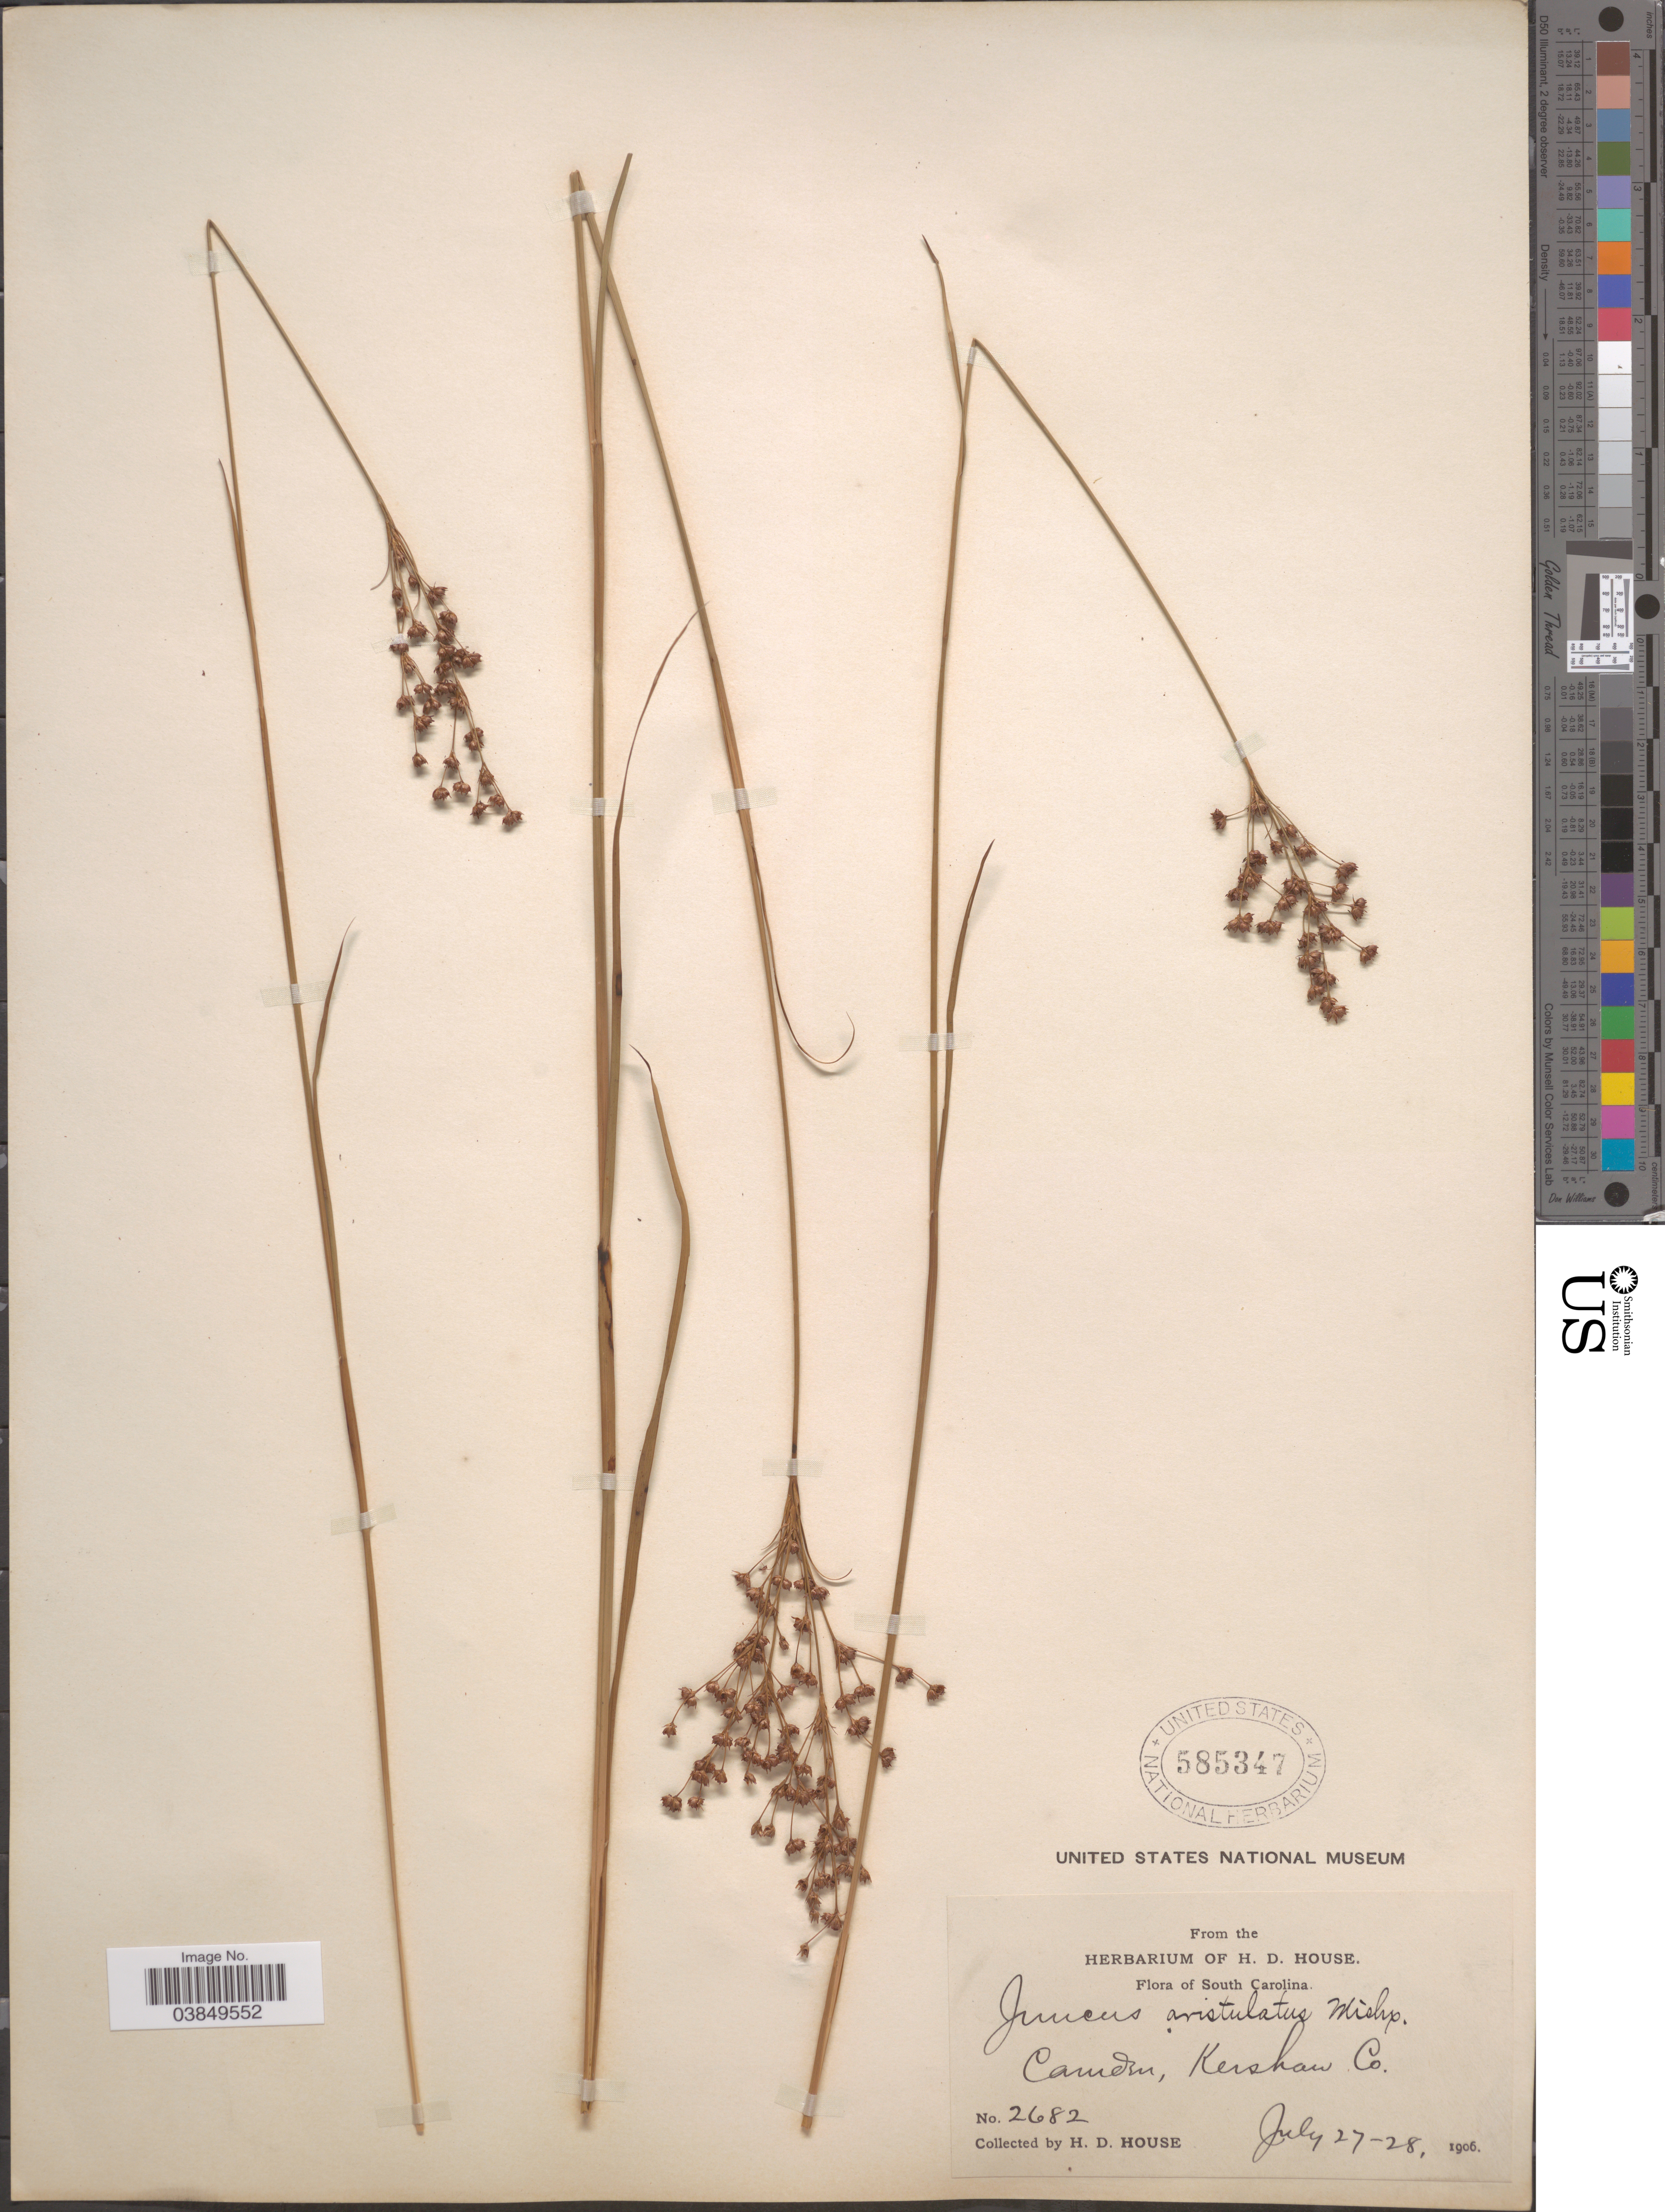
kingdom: Plantae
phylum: Tracheophyta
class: Liliopsida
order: Poales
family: Juncaceae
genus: Juncus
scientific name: Juncus aristulatus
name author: Michx.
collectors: H. D. House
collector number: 2682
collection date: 1906-07-27/1906-07-28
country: United States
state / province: South Carolina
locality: Camden, Kershaw Co.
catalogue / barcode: US 585347